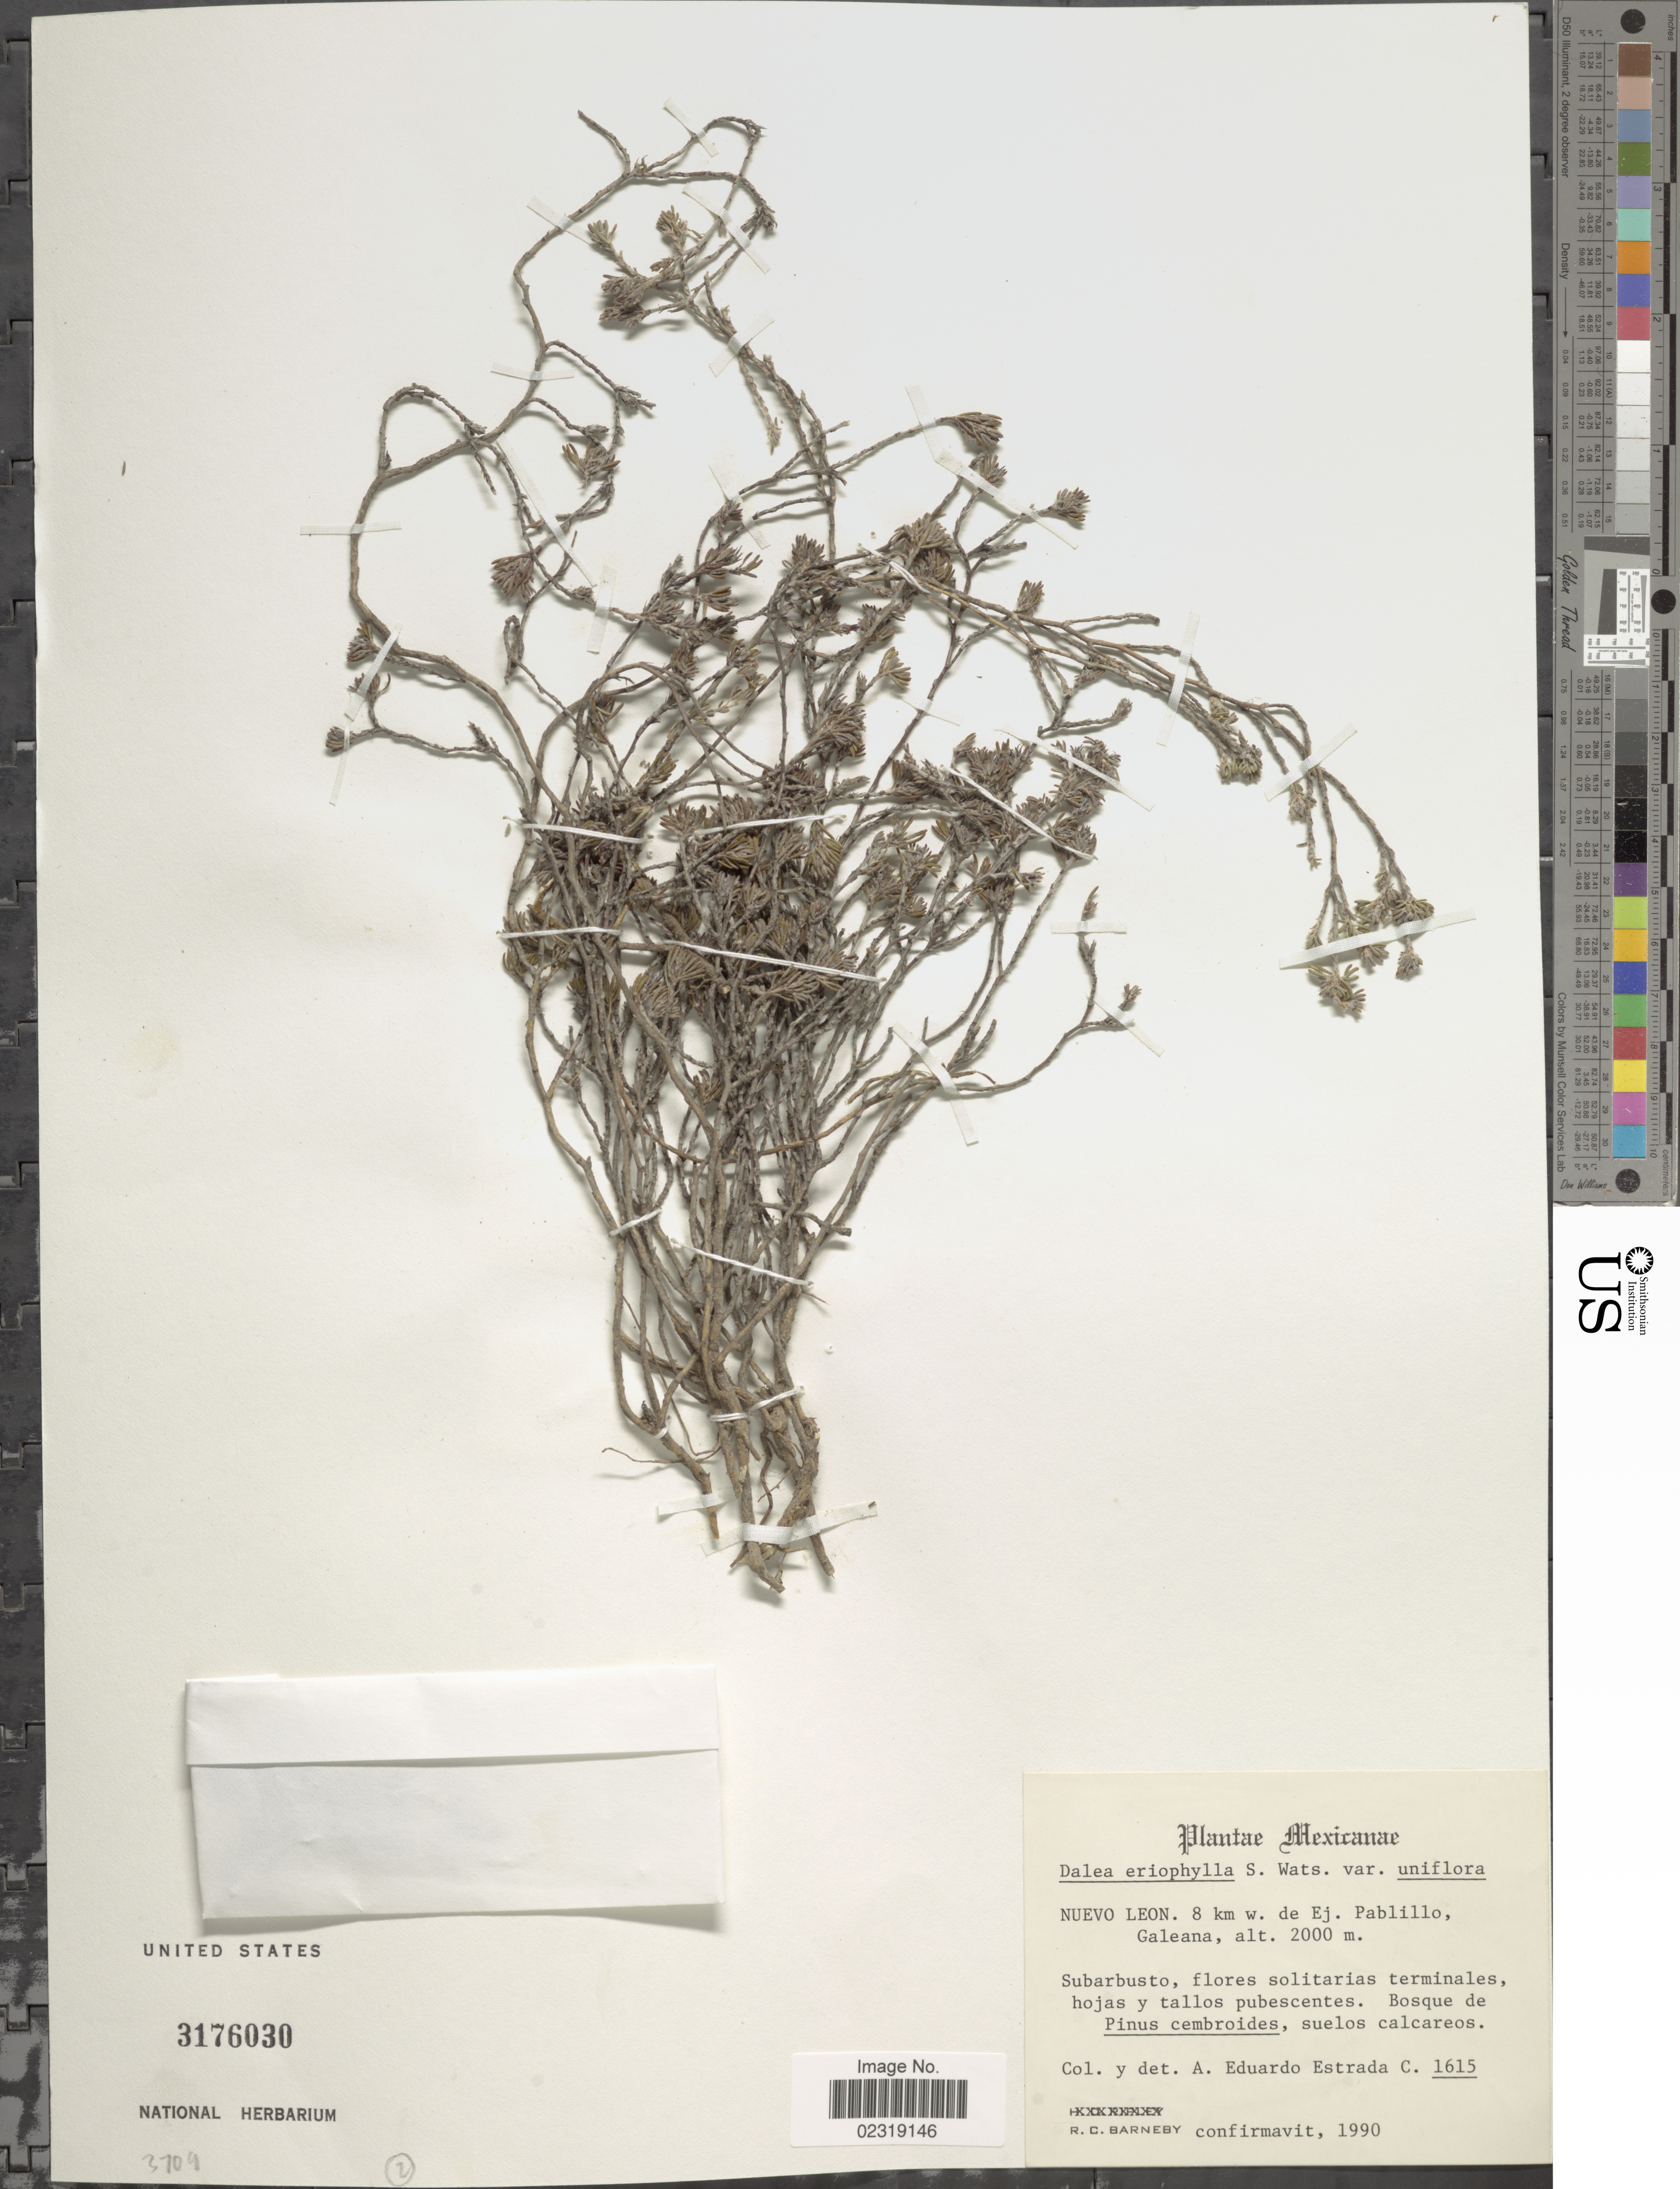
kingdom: Plantae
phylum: Tracheophyta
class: Magnoliopsida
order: Fabales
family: Fabaceae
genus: Dalea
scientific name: Dalea eriophylla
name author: S. Watson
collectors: A. E. Estrada-C.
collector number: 1615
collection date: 1990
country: Mexico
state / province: Nuevo León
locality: Nuevo Leon. 8 km w. de Ej. Pablillo, Galeana.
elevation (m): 2000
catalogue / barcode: US 3176030